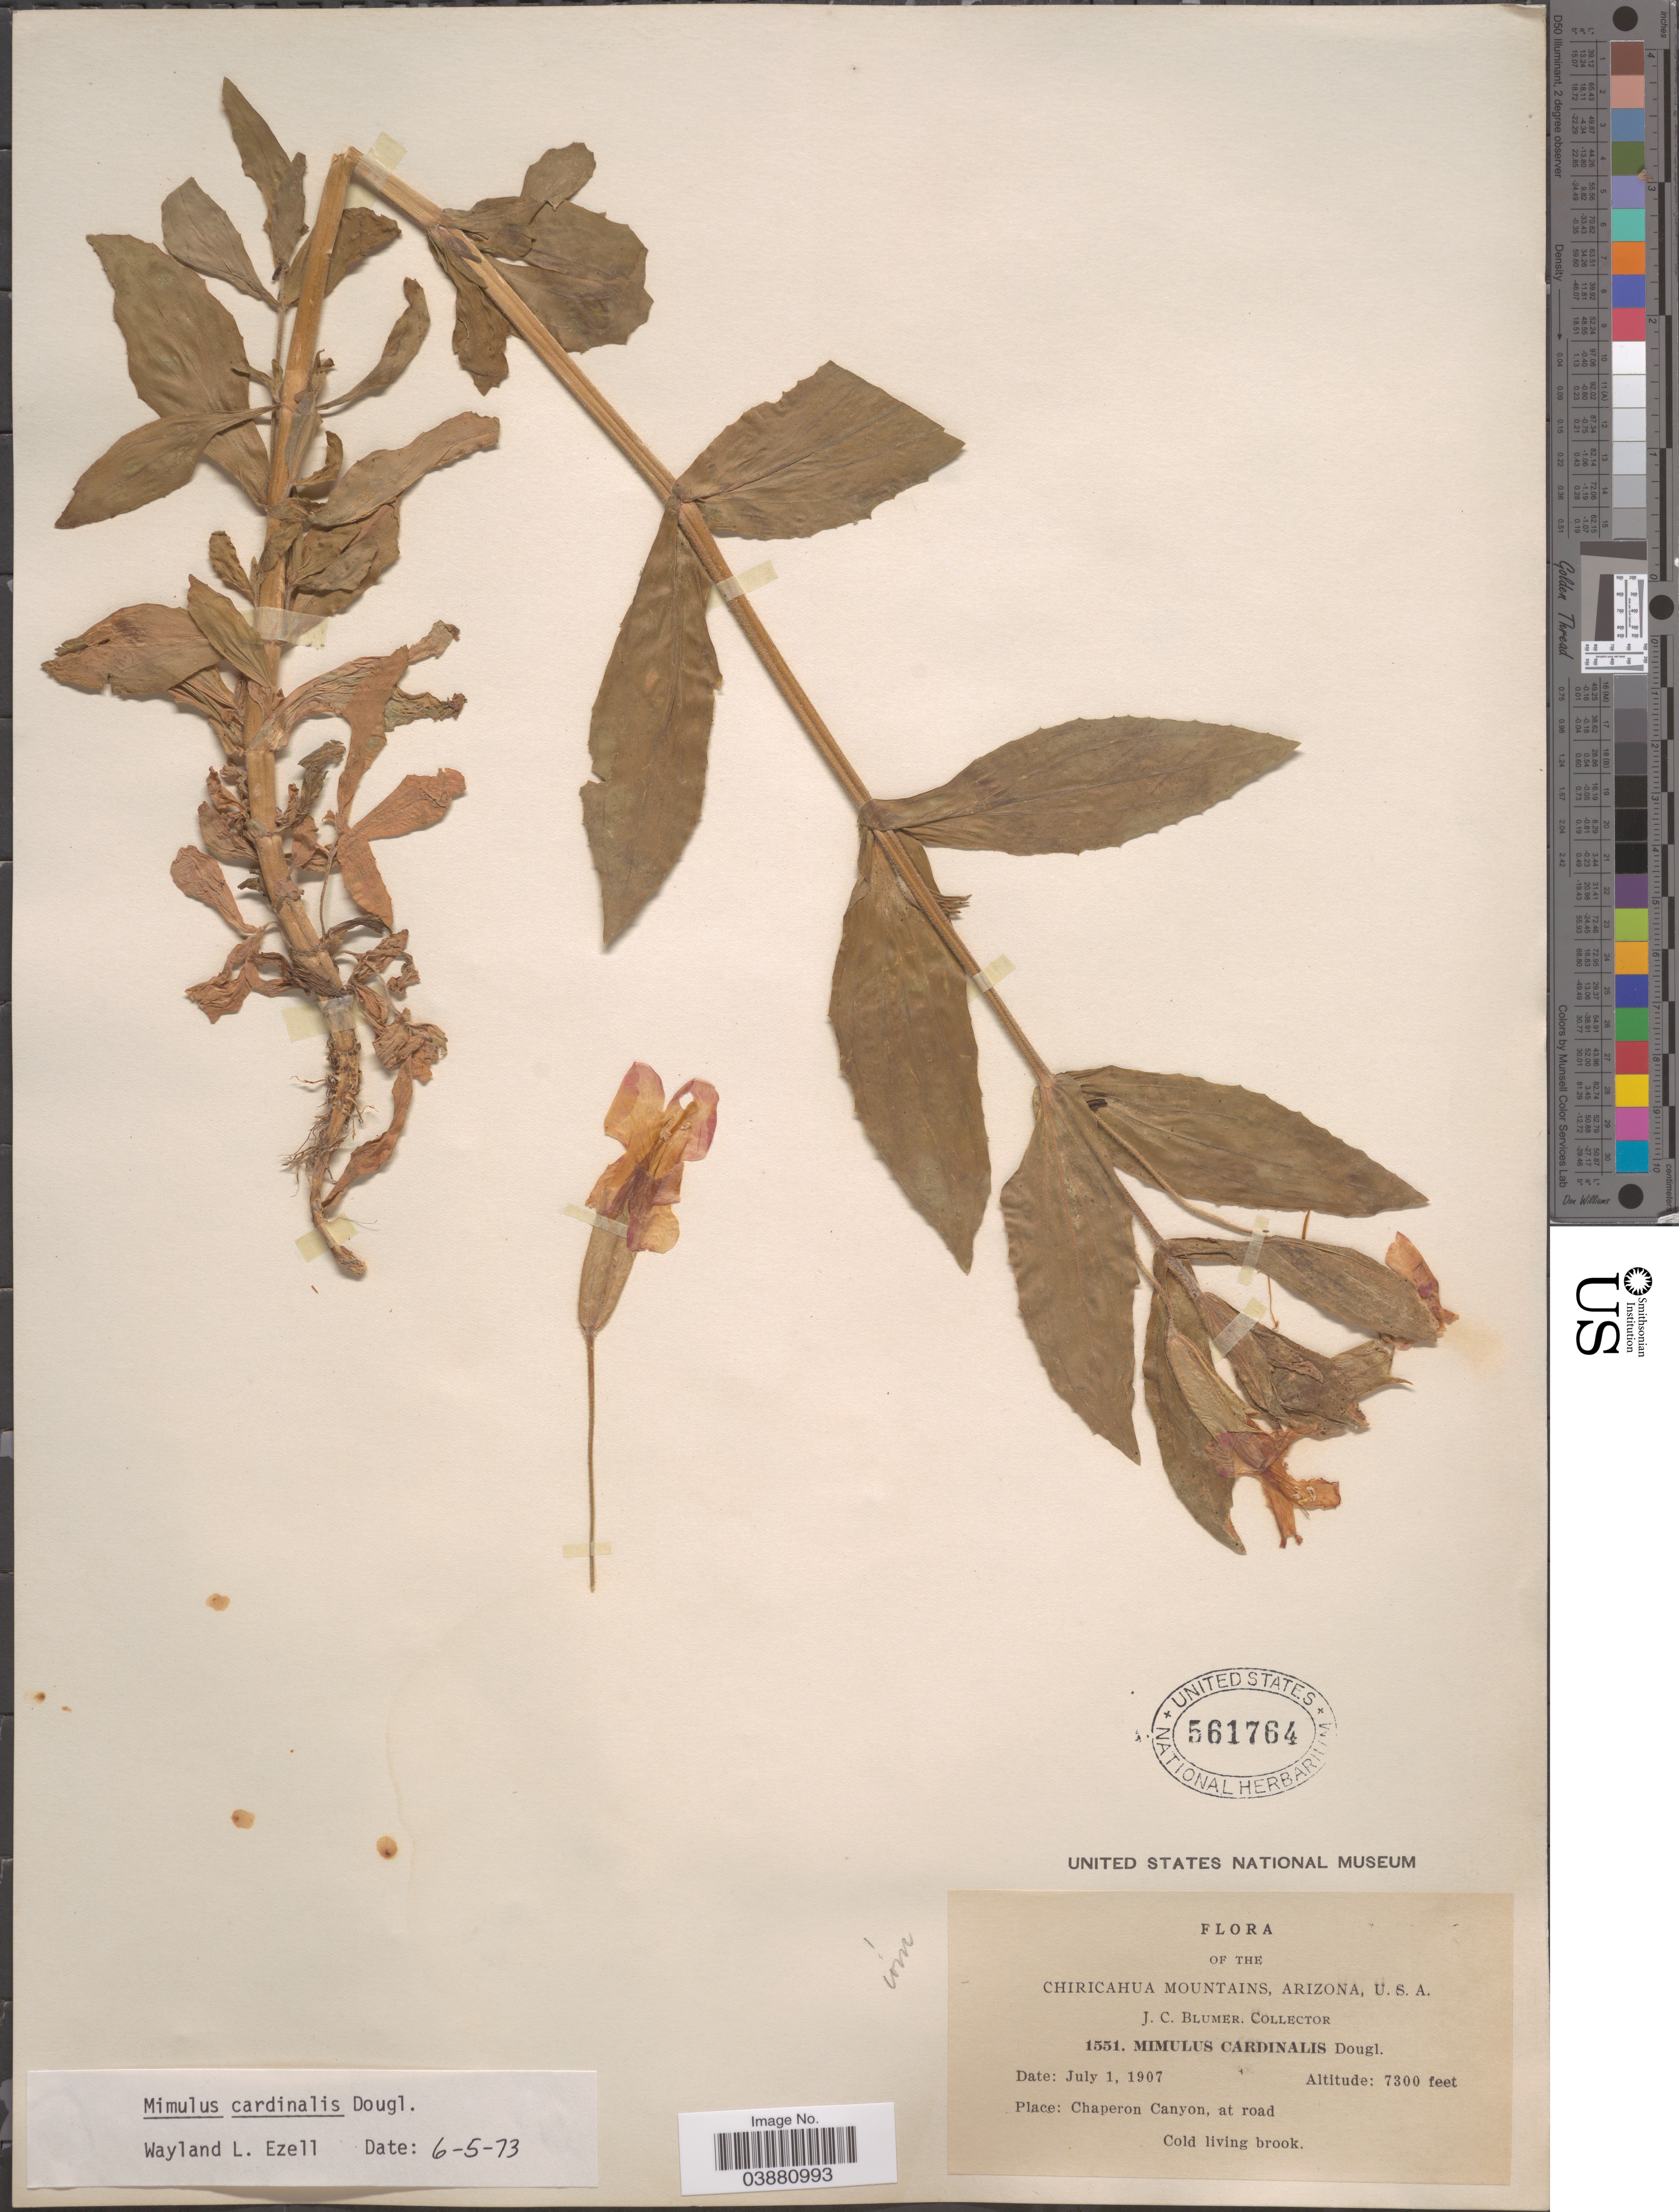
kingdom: Plantae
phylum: Tracheophyta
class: Magnoliopsida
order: Lamiales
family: Phrymaceae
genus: Mimulus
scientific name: Mimulus cardinalis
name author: Douglas ex Benth.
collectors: J. C. Blumer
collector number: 1551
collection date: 1907-07-01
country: United States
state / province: Arizona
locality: The Chiricahua Mountains. Chaperon Canyon, at road. Cold living brook.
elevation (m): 2225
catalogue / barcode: US 561764